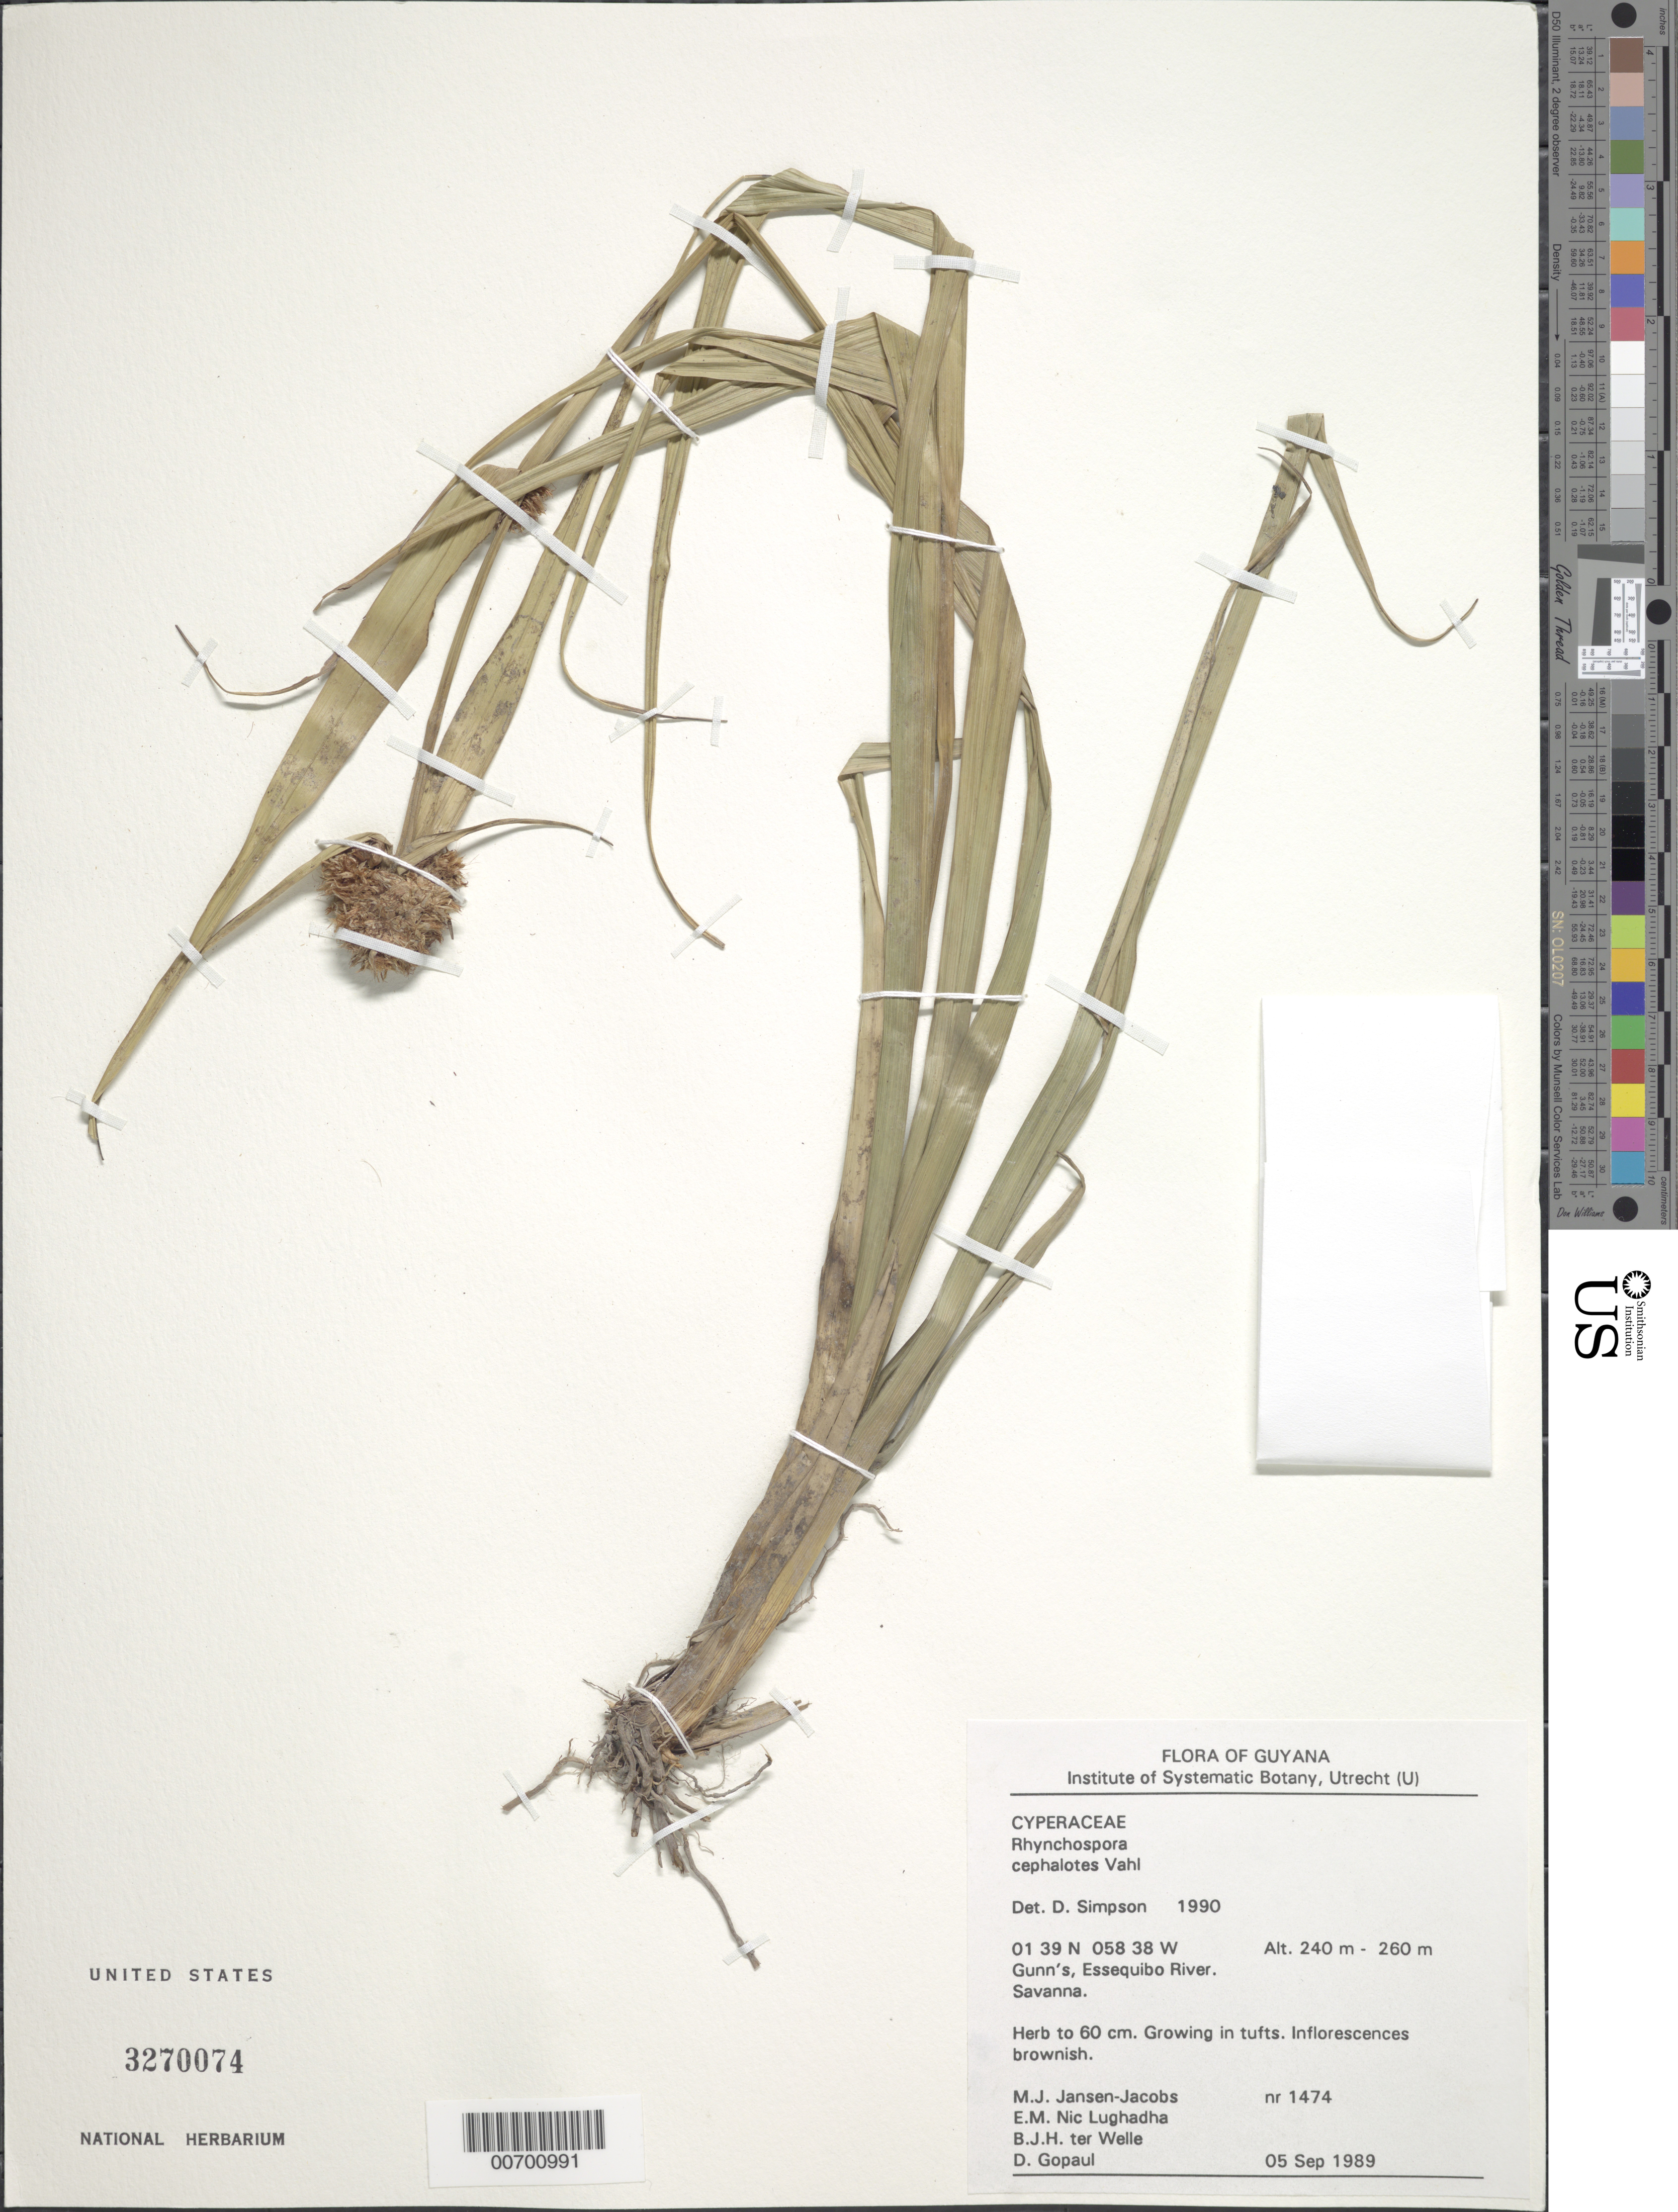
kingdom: Plantae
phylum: Tracheophyta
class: Liliopsida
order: Poales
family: Cyperaceae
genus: Rhynchospora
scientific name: Rhynchospora cephalotes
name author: (L.) Vahl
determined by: Simpson, D.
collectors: M. J. Jansen-Jacobs, E. Nic Lughadha, B. Welle & D. Gopaul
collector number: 1474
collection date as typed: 5-Sep-89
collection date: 1989-09-05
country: Guyana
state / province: U. Takutu-U. Essequibo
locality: Gunn's, Essequibo River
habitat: Savanna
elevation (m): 240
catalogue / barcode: US 3270074